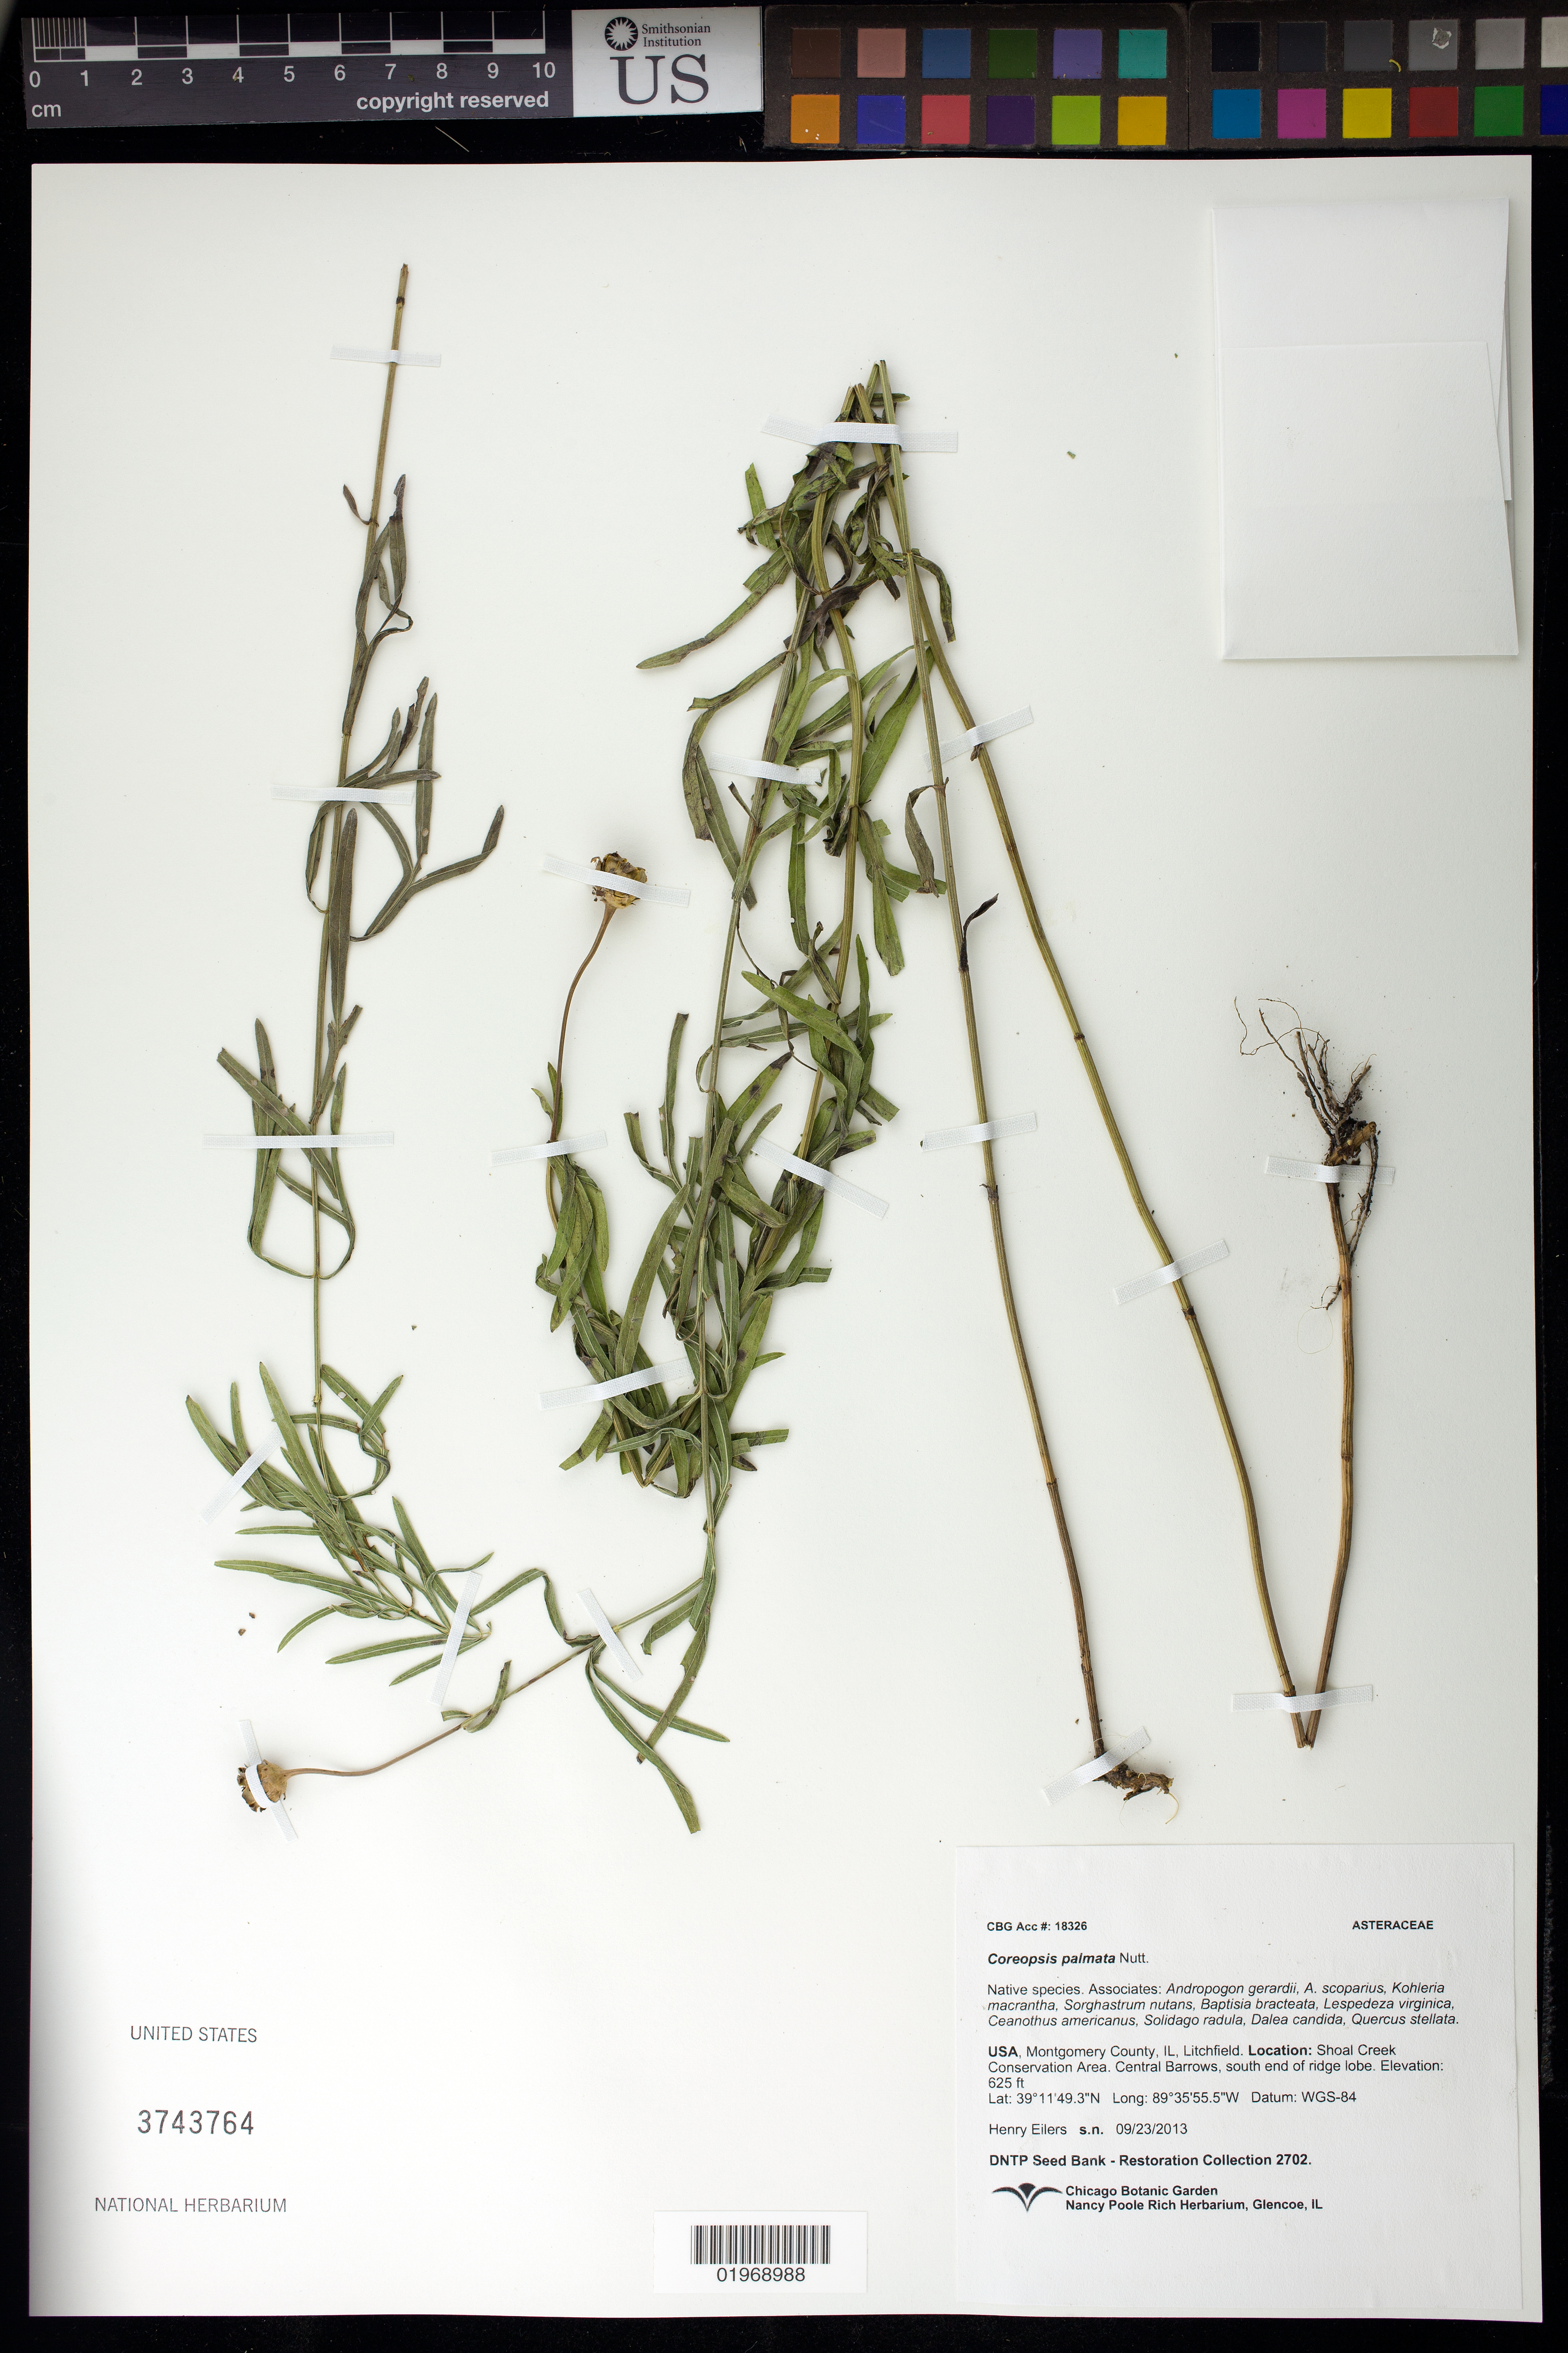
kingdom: Plantae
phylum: Tracheophyta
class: Magnoliopsida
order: Asterales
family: Asteraceae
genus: Coreopsis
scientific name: Coreopsis palmata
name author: Nutt.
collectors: H. Eilers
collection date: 2013-09-23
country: United States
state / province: Illinois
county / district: Montgomery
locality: Shoal Creek Conservation Area. Central Barrows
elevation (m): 190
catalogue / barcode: US 3743764